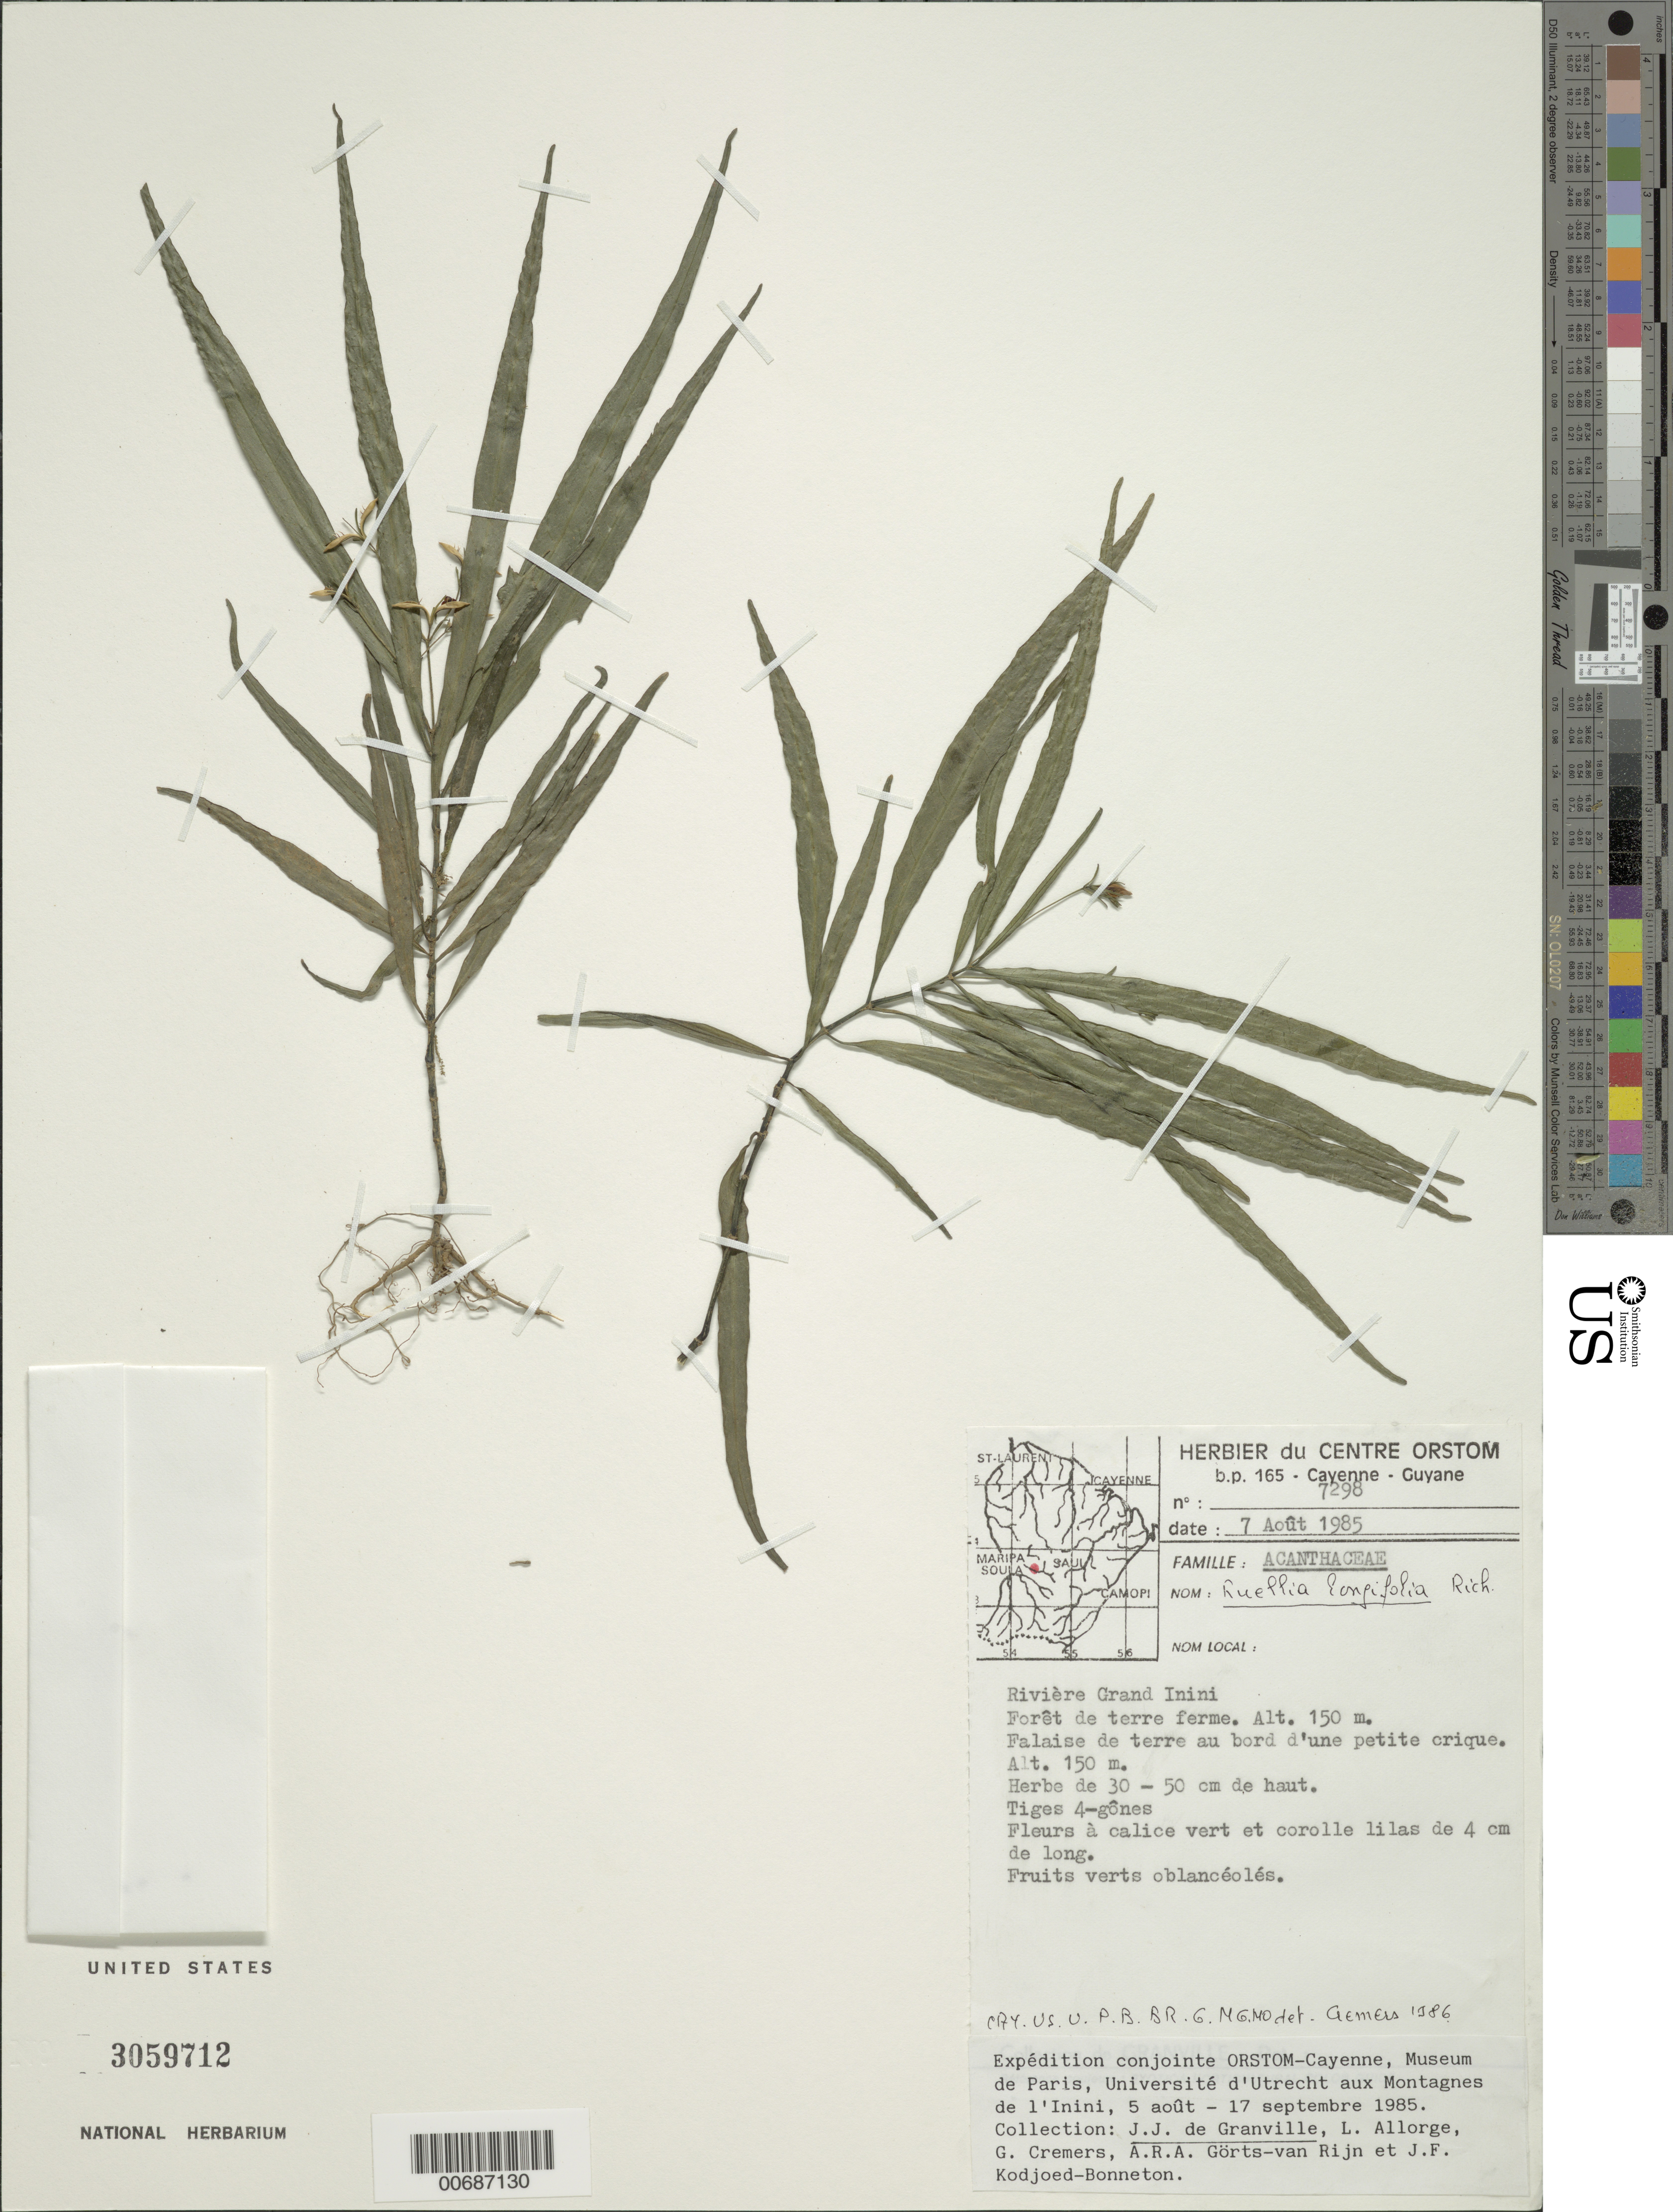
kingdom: Plantae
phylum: Tracheophyta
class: Magnoliopsida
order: Lamiales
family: Acanthaceae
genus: Ruellia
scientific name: Ruellia longifolia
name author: Rich.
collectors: J.-J. de Granville, L. Allorge, G. Cremers, A. .R. A. Görts-van Rijn & J. Kodjoed-Bonneton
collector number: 7298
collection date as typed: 7-Aug-85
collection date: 1985-08-07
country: French Guiana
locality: Rivière Grand Inini, Bassin de Maroni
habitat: Forêt de terre ferme.Falaise de terre au bord d'une petite crique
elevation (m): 150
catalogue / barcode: US 3059712